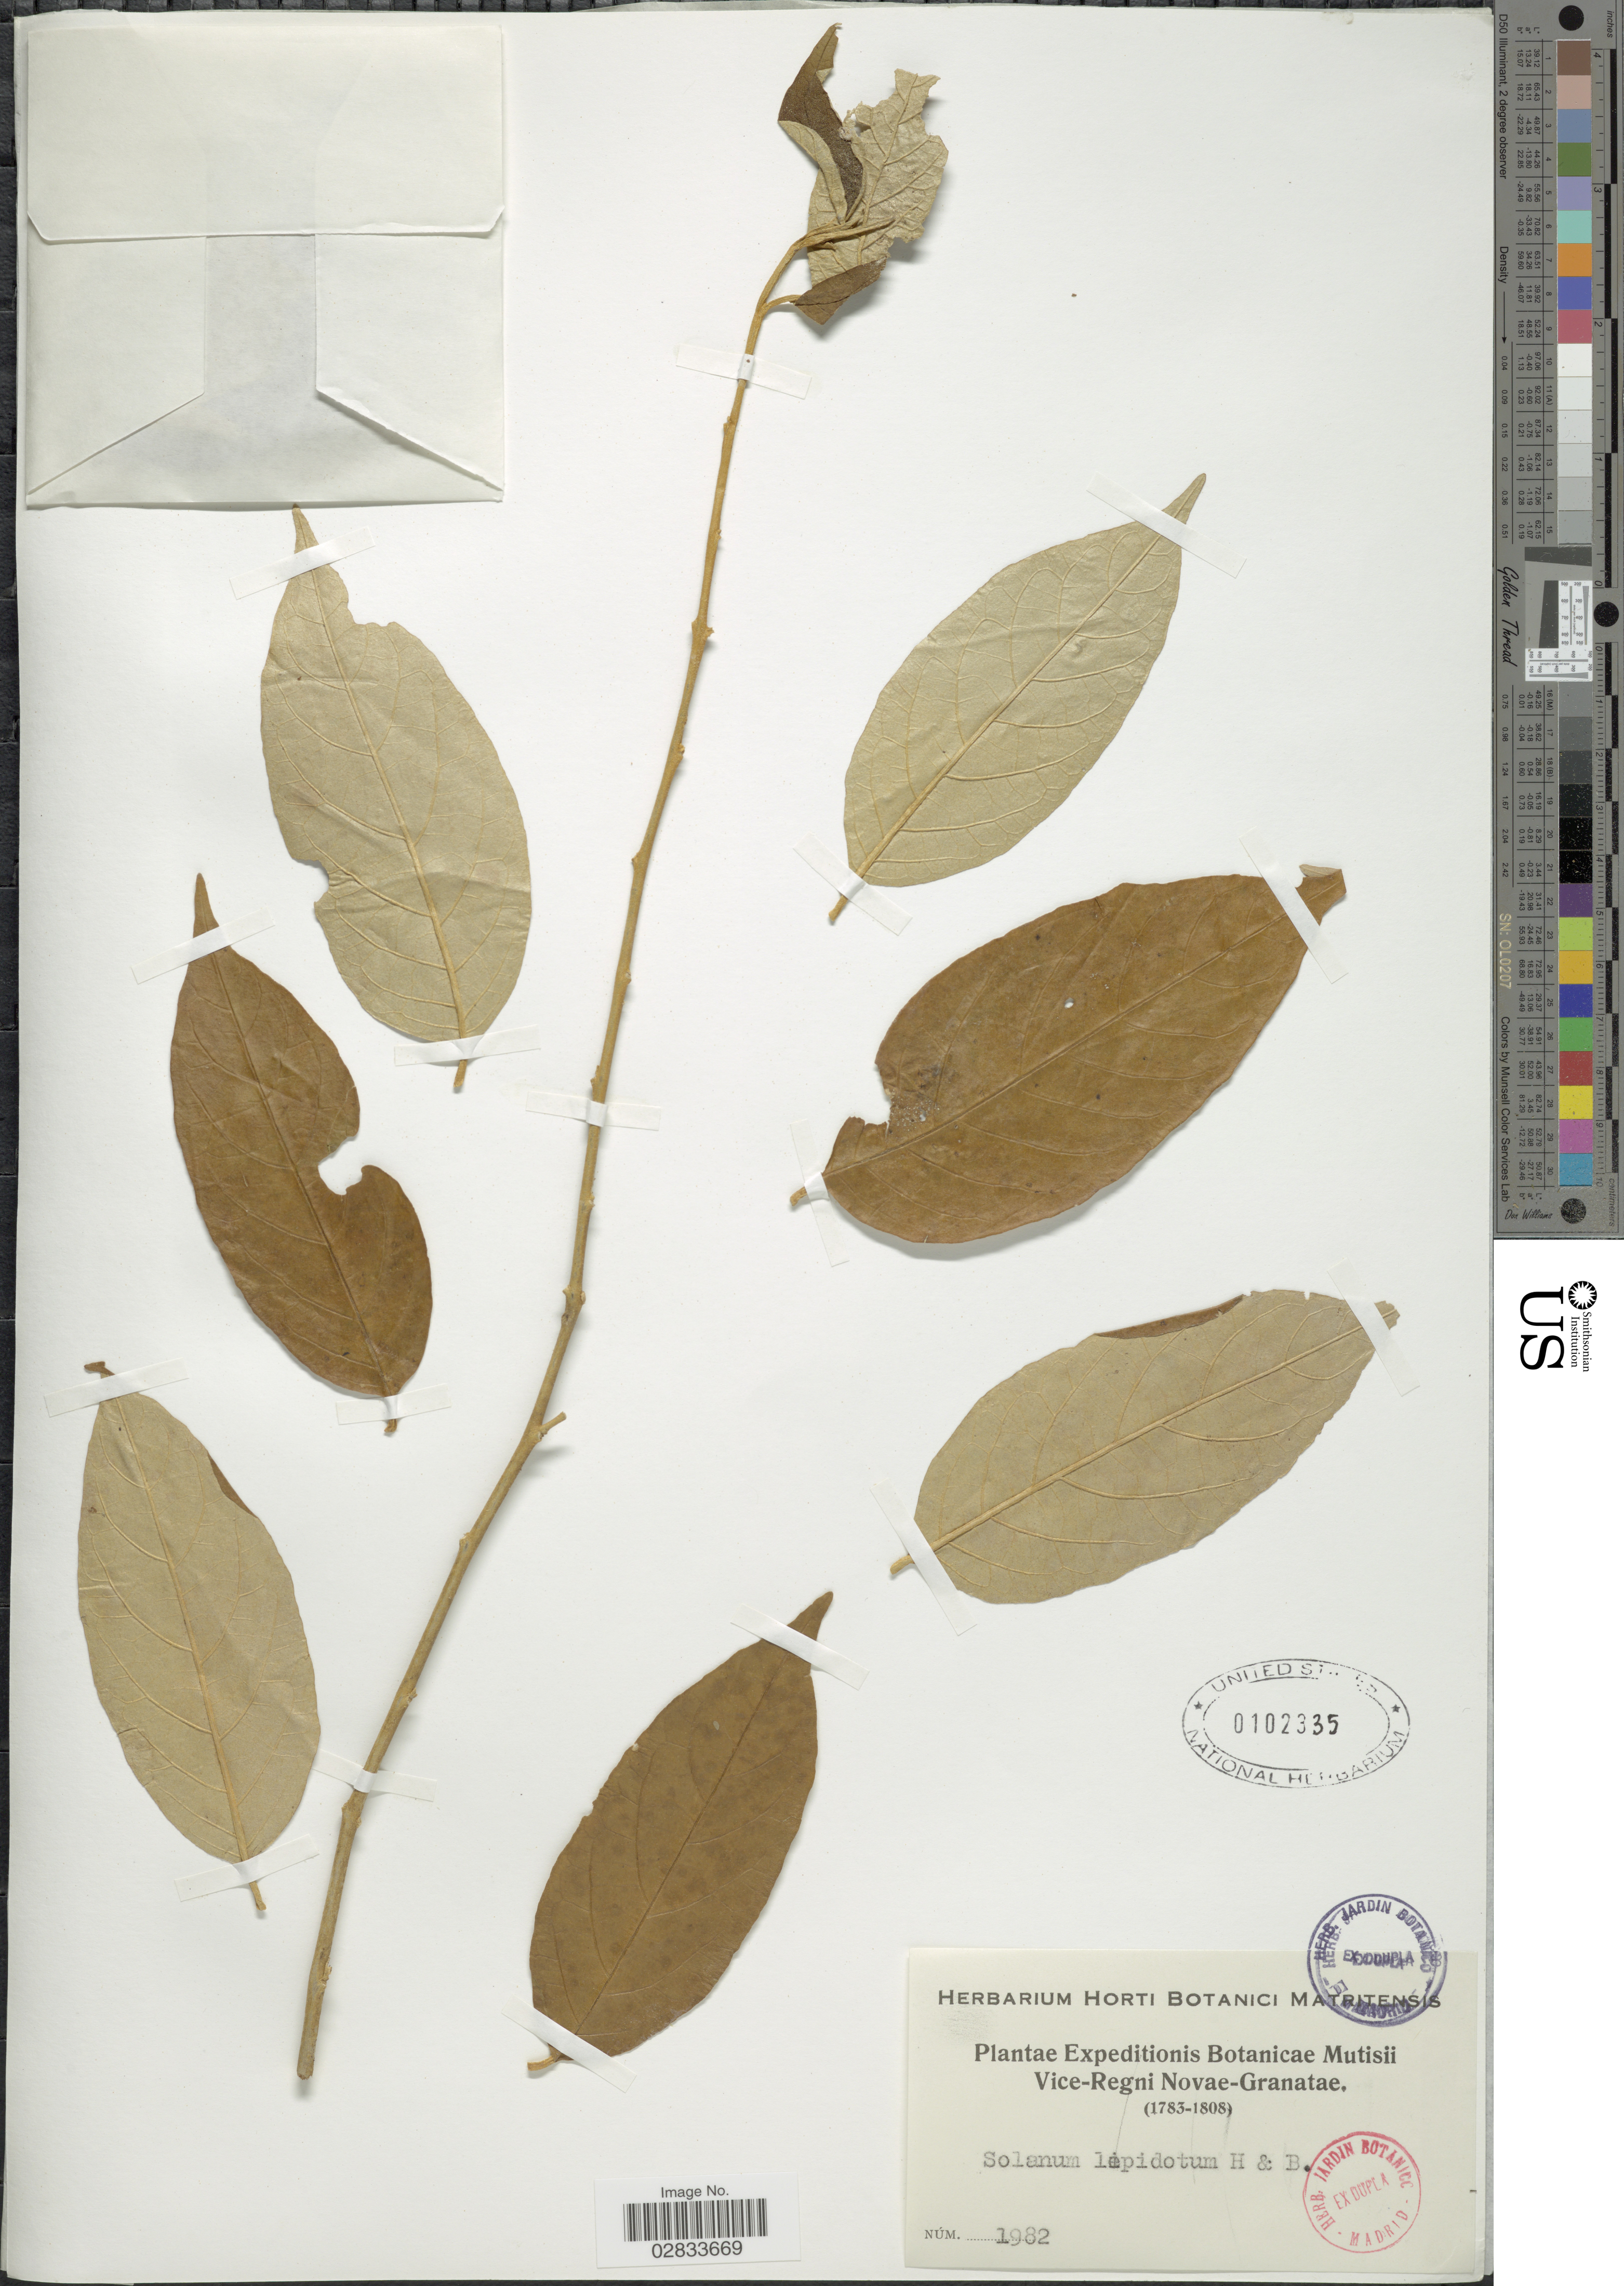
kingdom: Plantae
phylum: Tracheophyta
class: Magnoliopsida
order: Solanales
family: Solanaceae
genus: Solanum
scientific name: Solanum lepidotum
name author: Humb. & Bonpl. ex Dunal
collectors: Expeditions Botanicae Mutisii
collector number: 1982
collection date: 1783/1808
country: Colombia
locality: Vice-Regni Novae-Granatae.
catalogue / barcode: US 102335